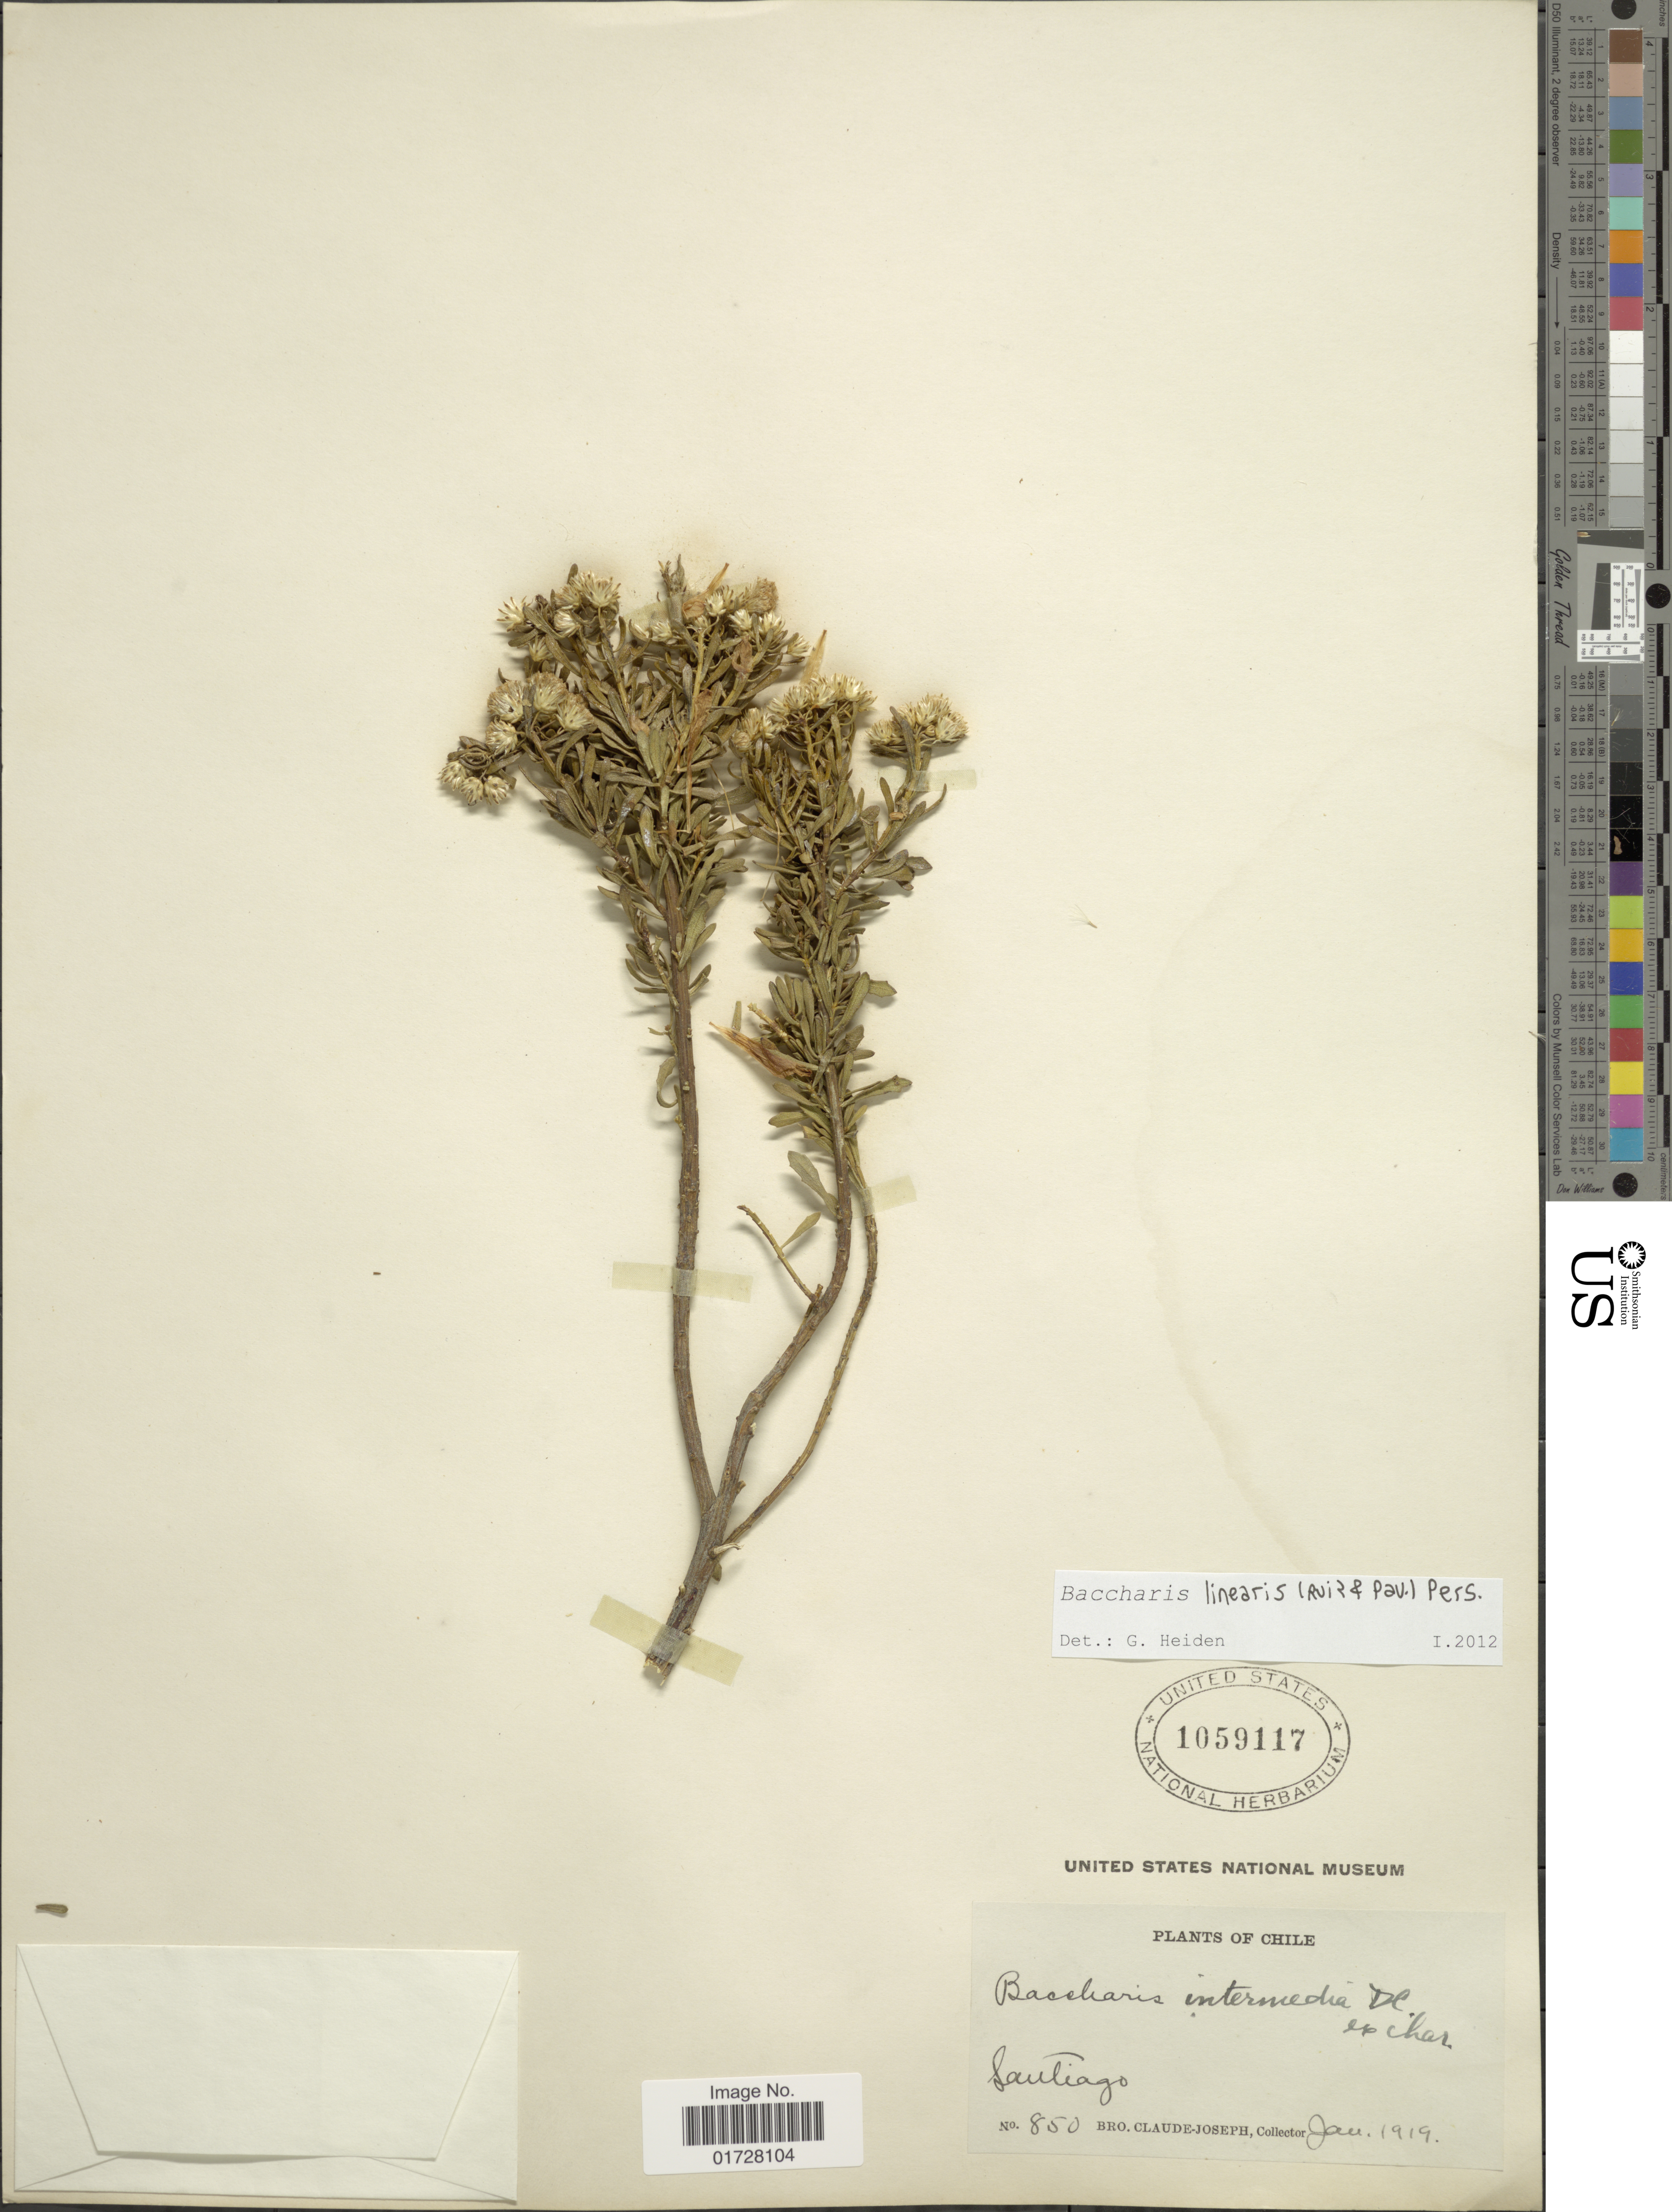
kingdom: Plantae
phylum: Tracheophyta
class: Magnoliopsida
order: Asterales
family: Asteraceae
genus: Baccharis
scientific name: Baccharis linearis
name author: (Ruiz & Pav.) Pers.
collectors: Bro. Claude-Joseph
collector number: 850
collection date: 1919-01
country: Chile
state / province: Región Metropolitana (RM)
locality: Santiago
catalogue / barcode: US 1059117